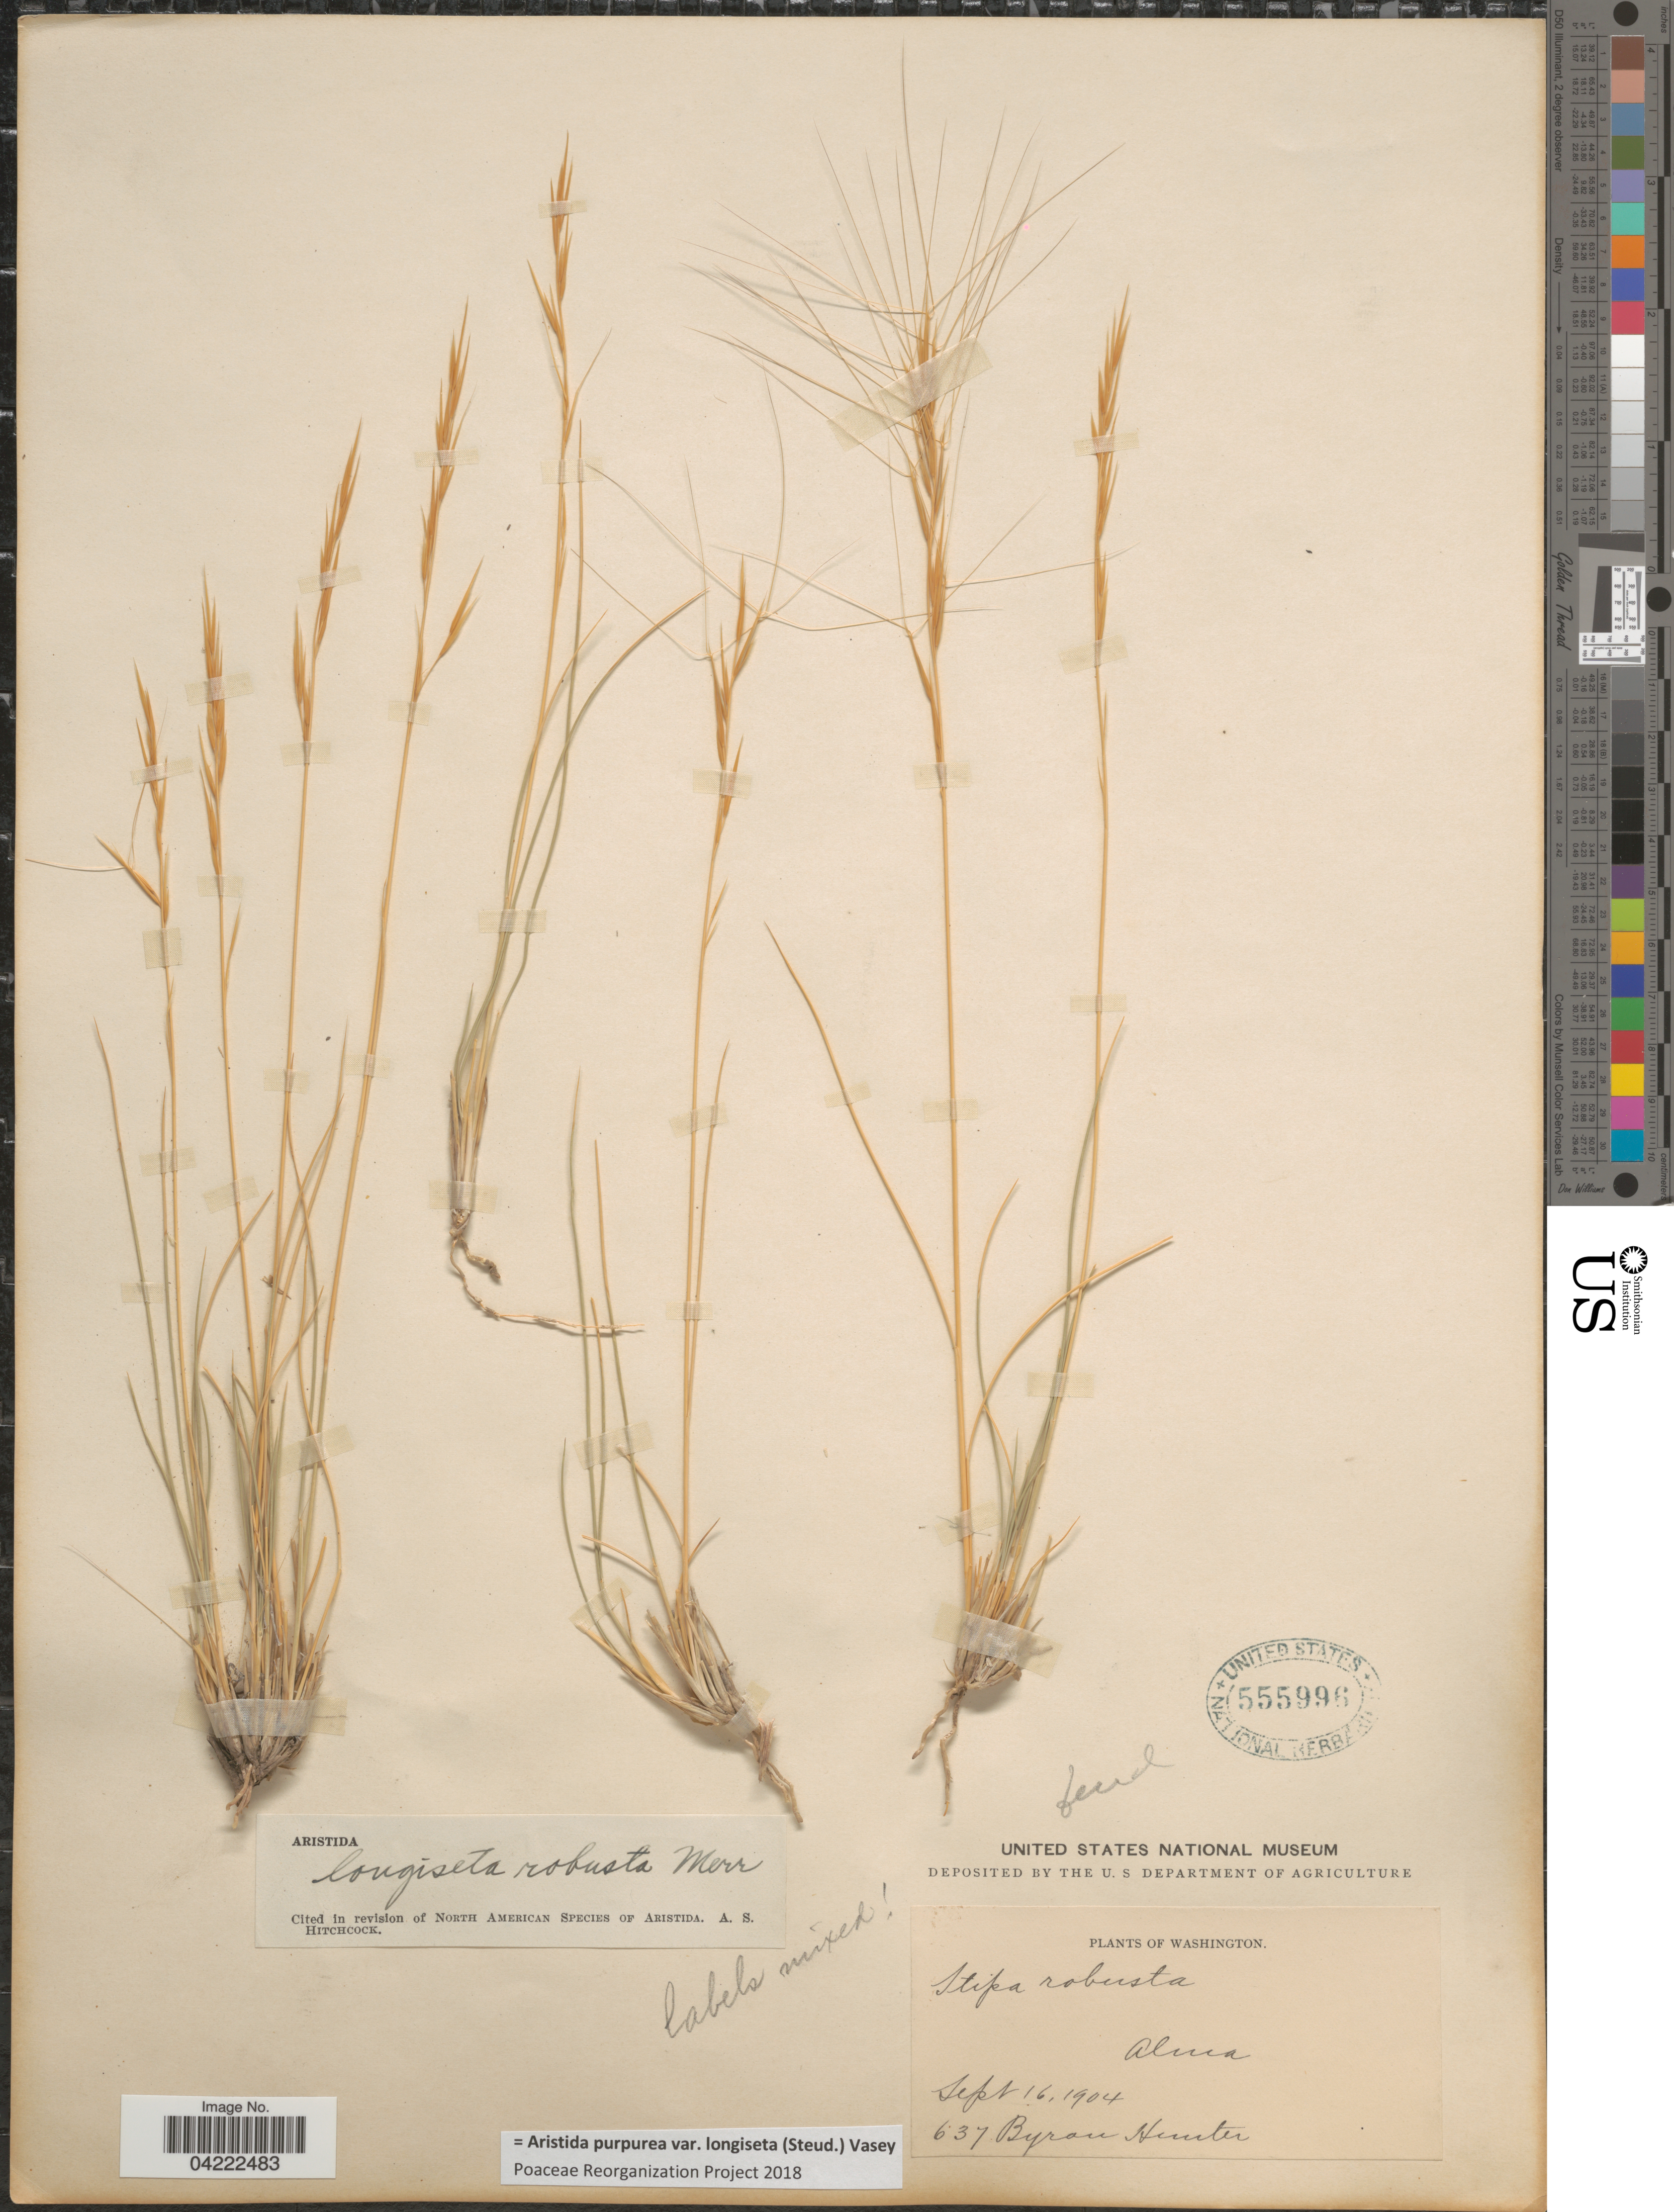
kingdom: Plantae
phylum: Tracheophyta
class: Liliopsida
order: Poales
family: Poaceae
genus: Aristida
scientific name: Aristida purpurea var. longiseta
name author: (Steud.) Vasey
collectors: B. Hunter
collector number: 637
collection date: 1904-09-16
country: United States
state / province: Washington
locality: Alma.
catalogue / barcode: US 555996